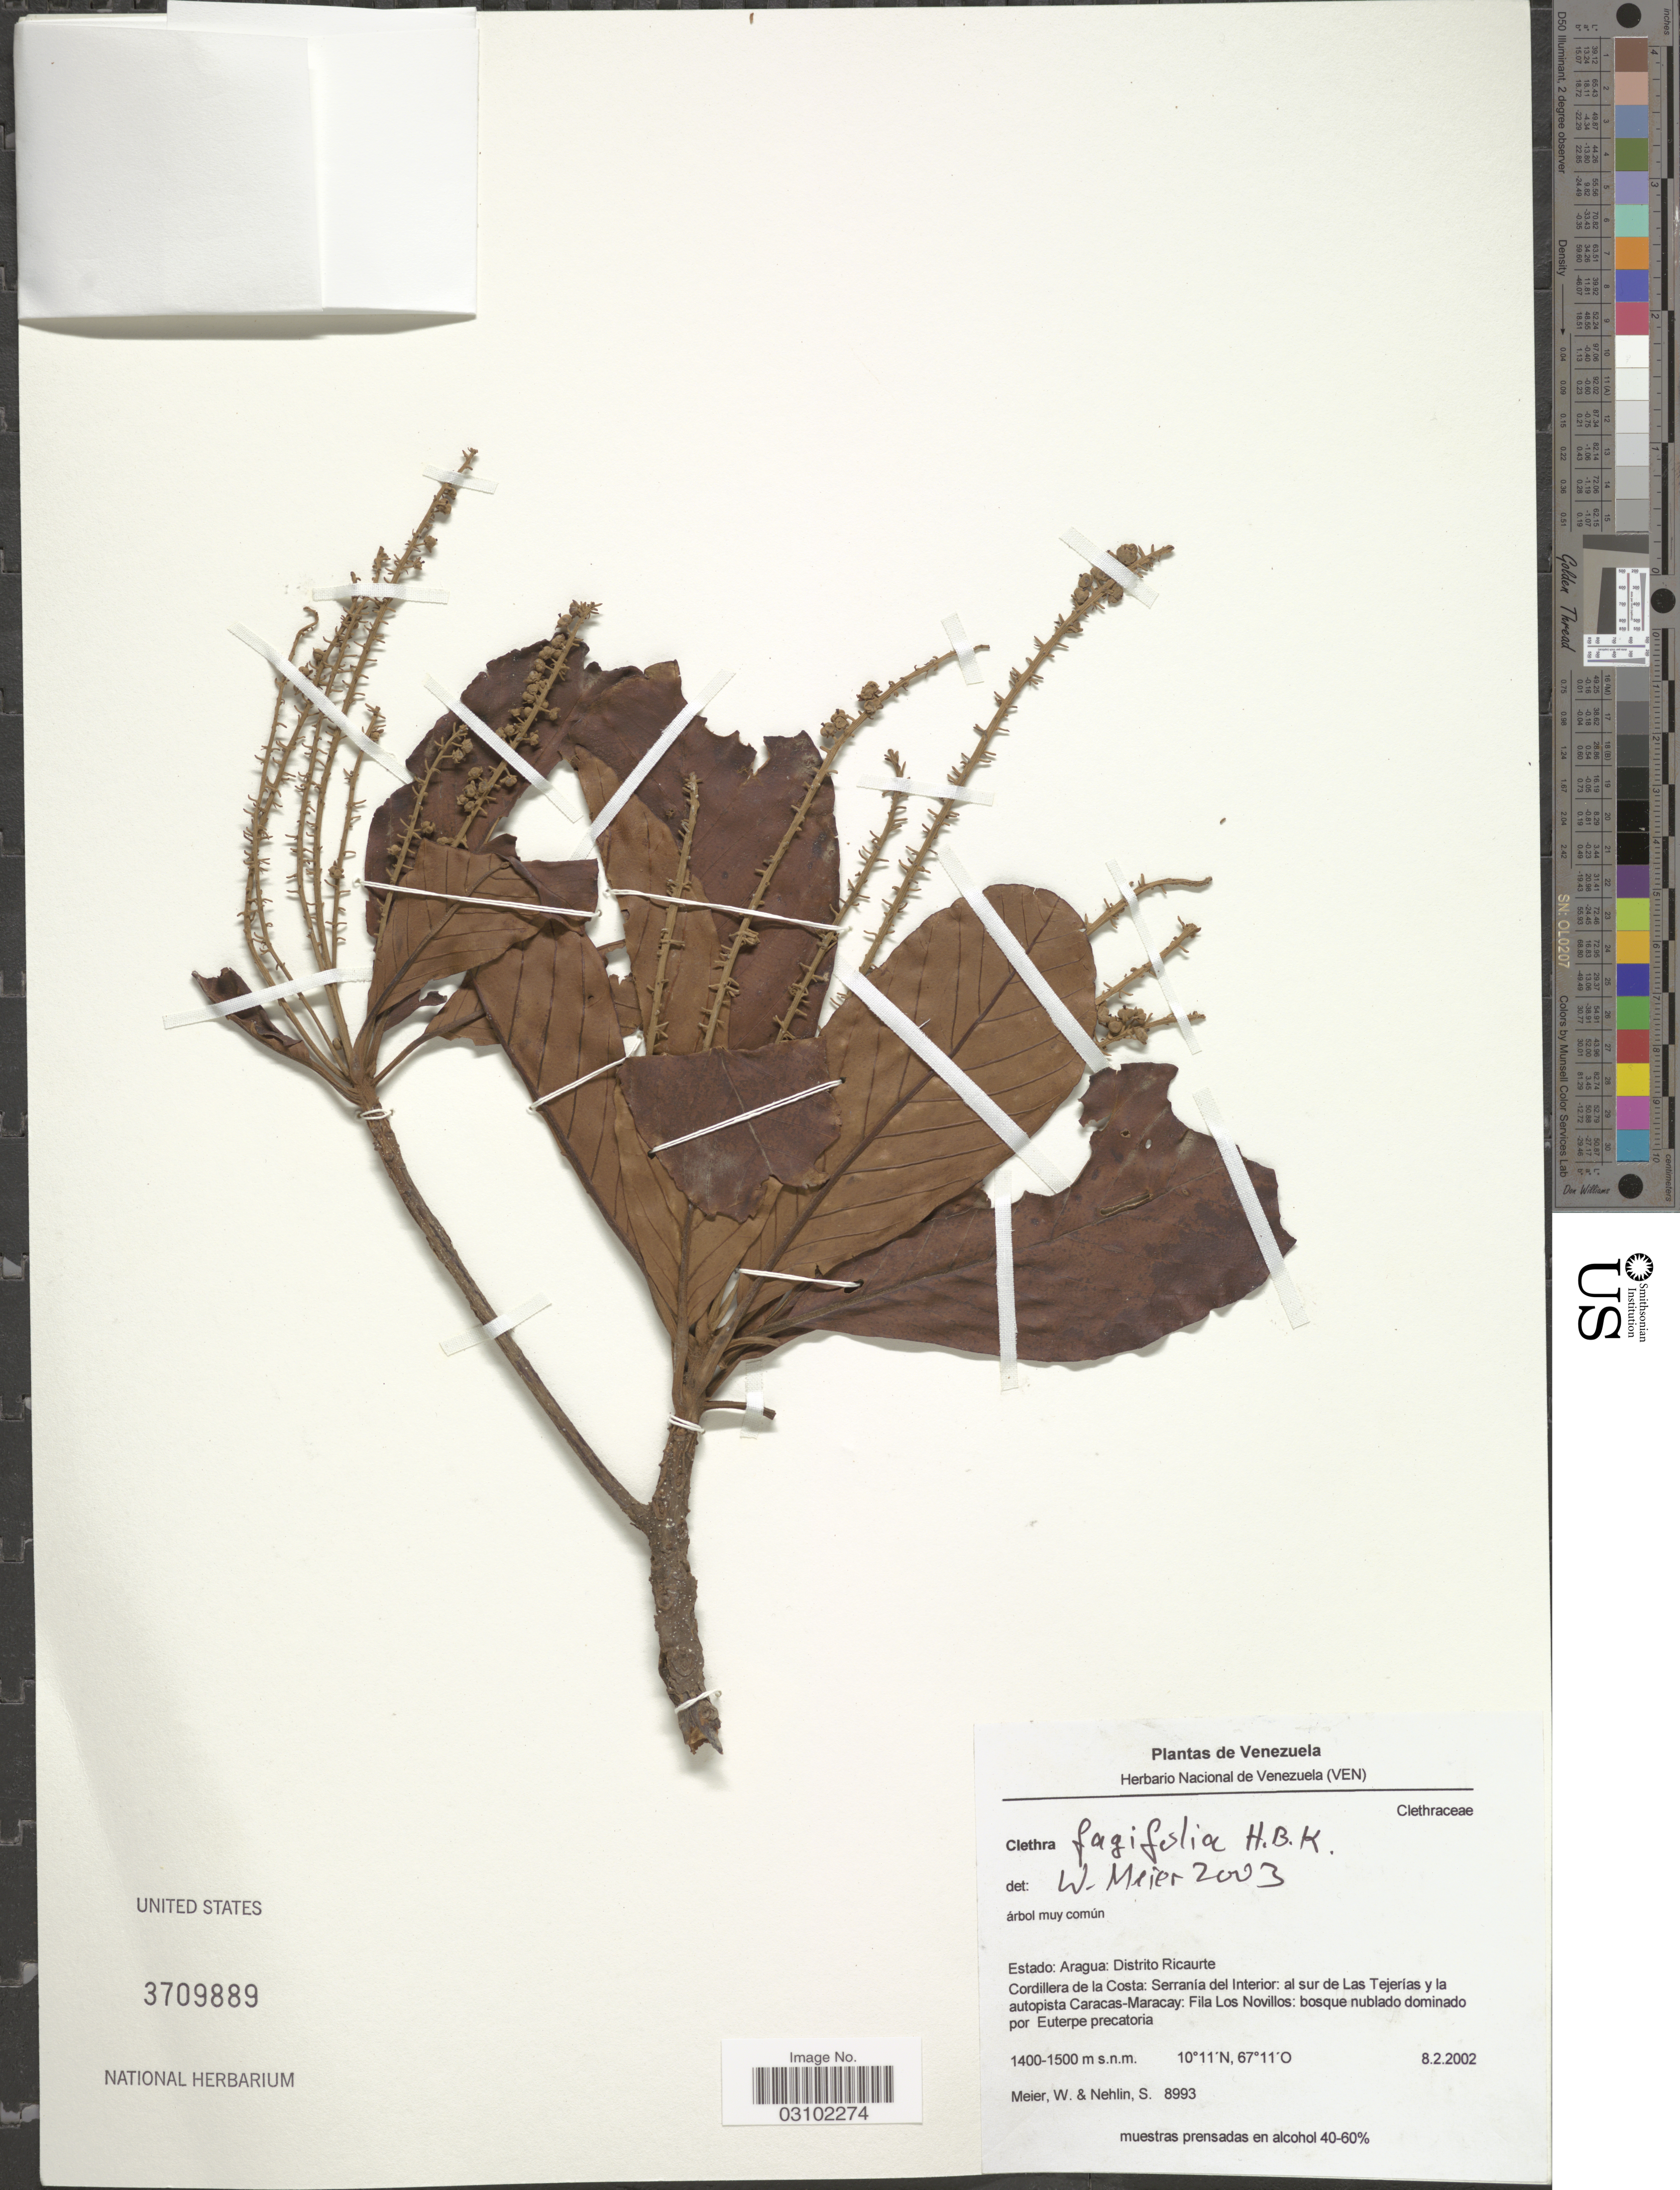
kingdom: Plantae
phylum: Tracheophyta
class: Magnoliopsida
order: Ericales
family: Clethraceae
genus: Clethra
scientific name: Clethra fagifolia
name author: Kunth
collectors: W. Meier & S. Nehlin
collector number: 8993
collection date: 2002-02-08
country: Venezuela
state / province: Aragua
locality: Distrito Ricaurte, Cordillera de la Costa: Serranía del Interior: al sur de Las Tejerías y la autopista Caracas-Maracay: Fila Los Novillos.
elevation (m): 1400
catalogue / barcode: US 3709889